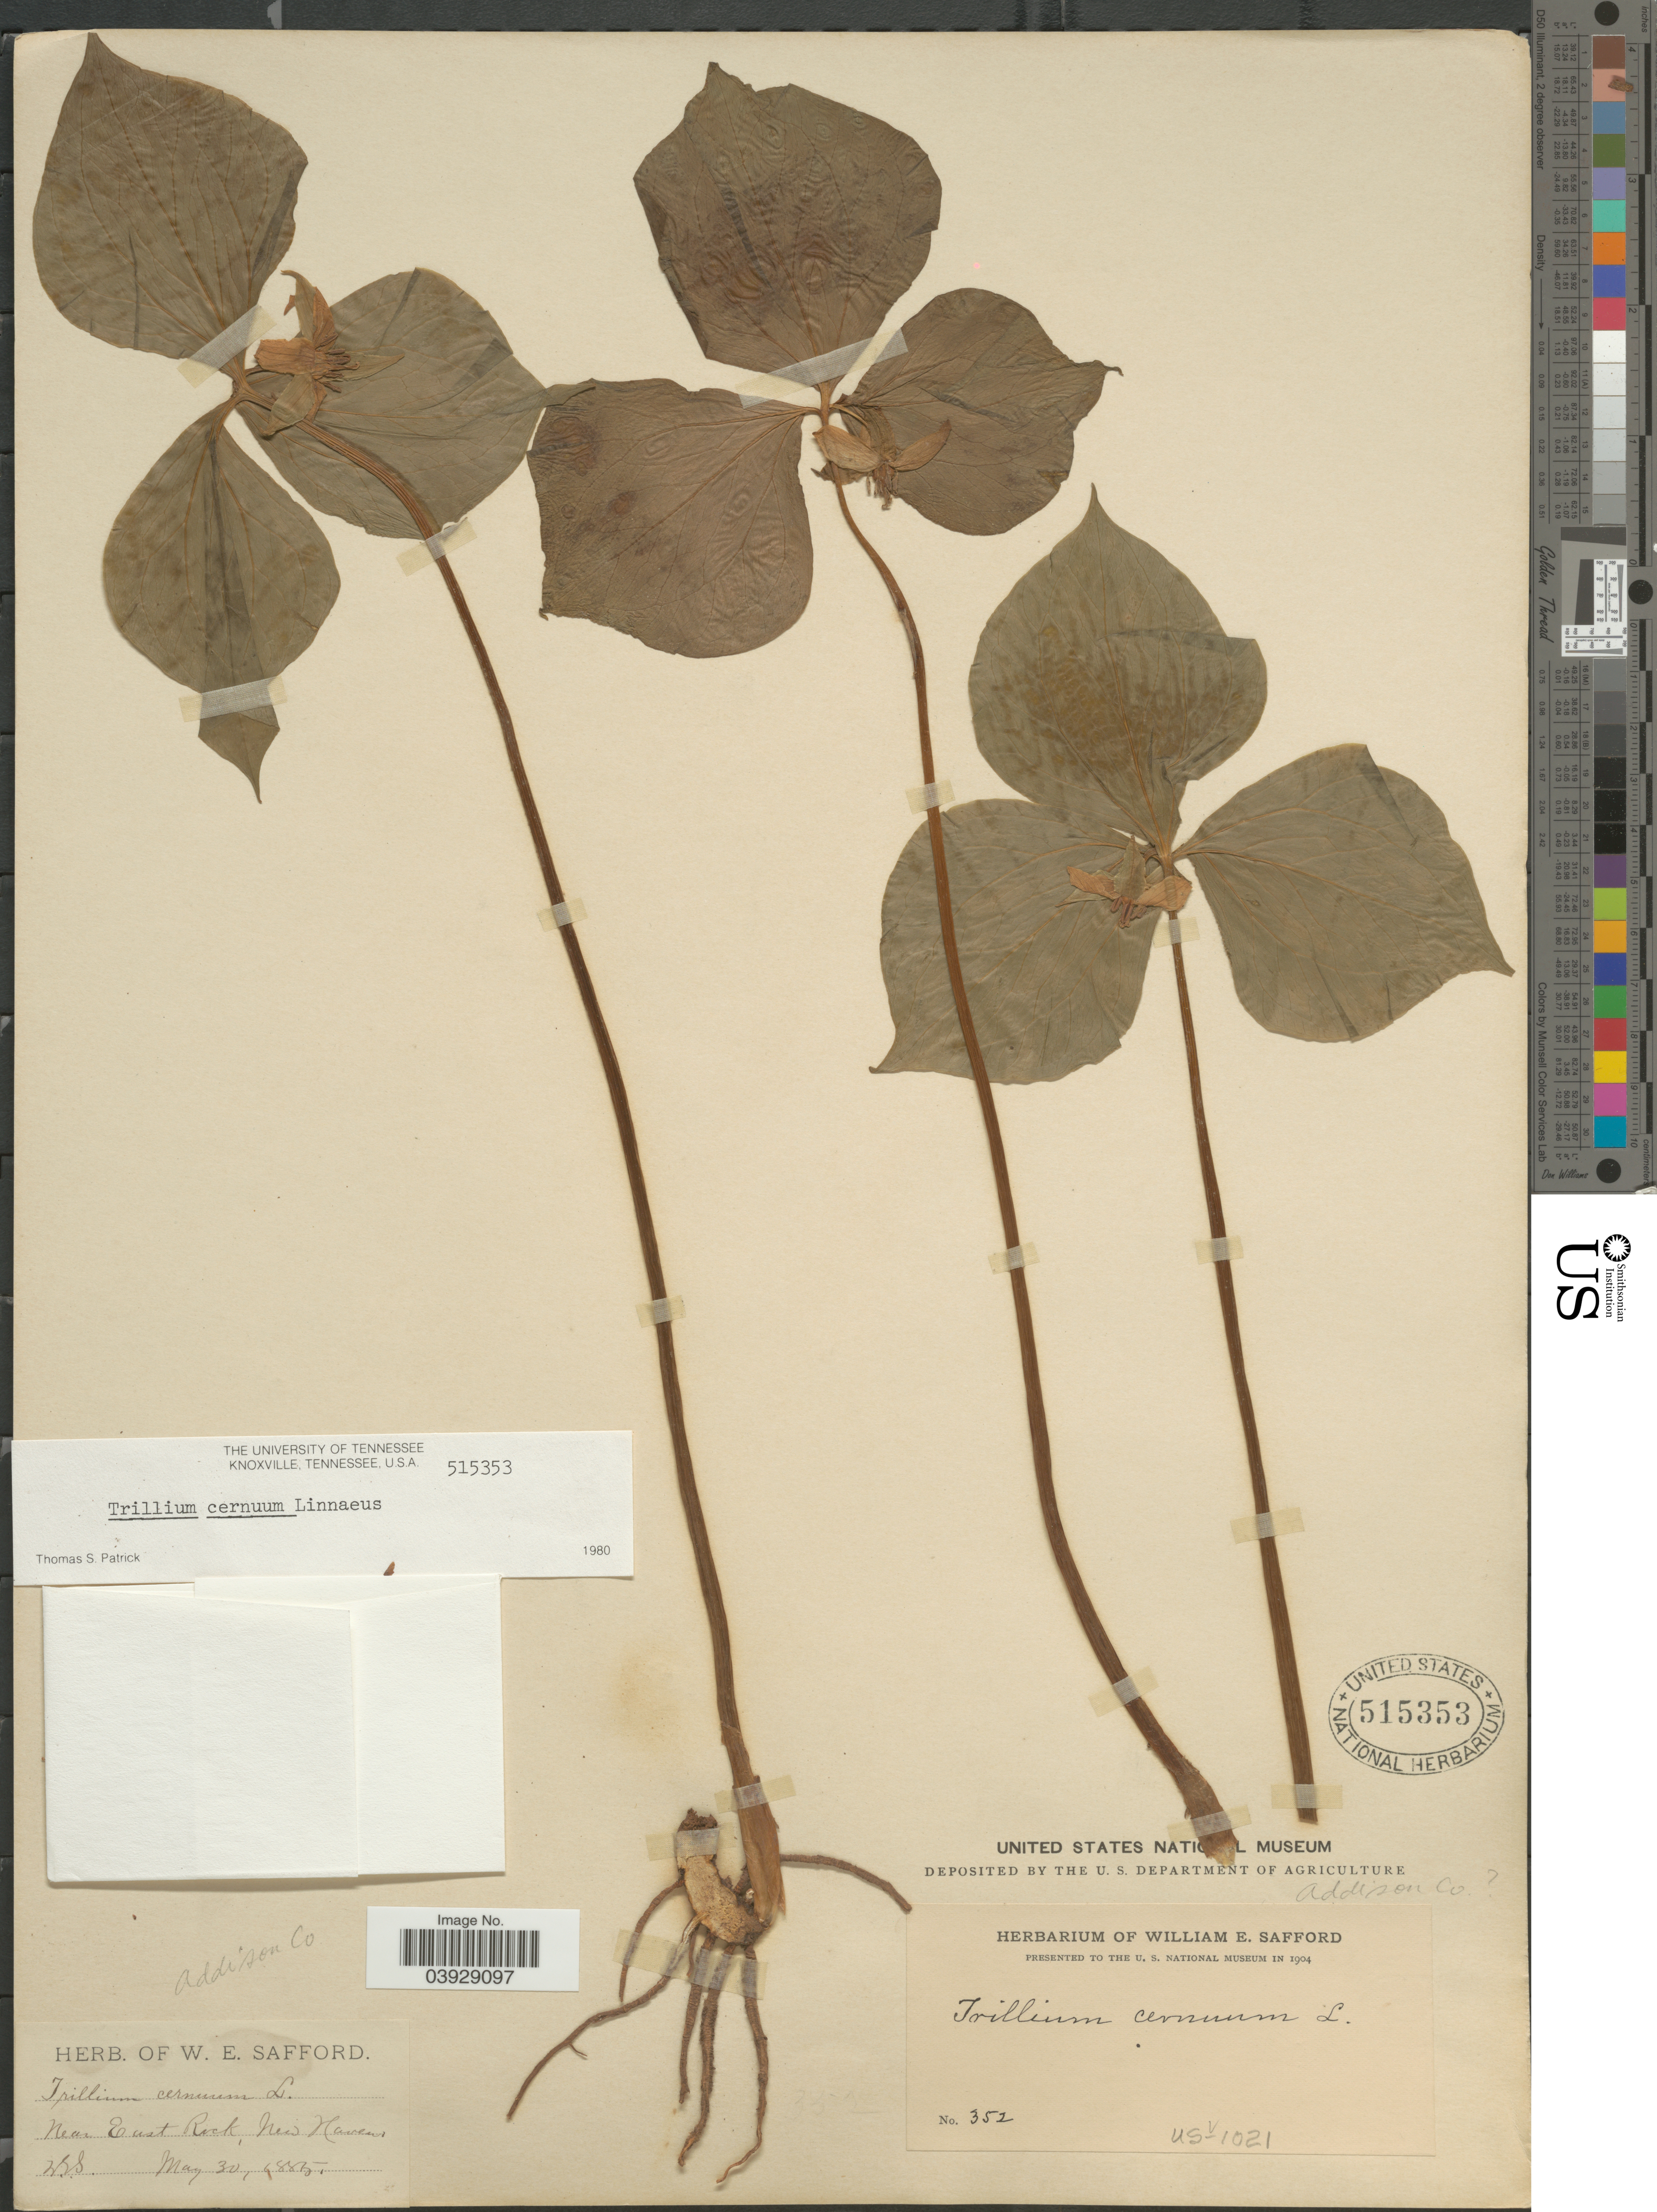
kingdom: Plantae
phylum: Tracheophyta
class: Liliopsida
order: Liliales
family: Melanthiaceae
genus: Trillium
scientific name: Trillium cernuum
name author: L.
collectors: W. E. Safford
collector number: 352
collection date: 1885-05-30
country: United States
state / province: Connecticut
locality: Addison Co. Near East Rock, New Haven.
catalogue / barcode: US 515353